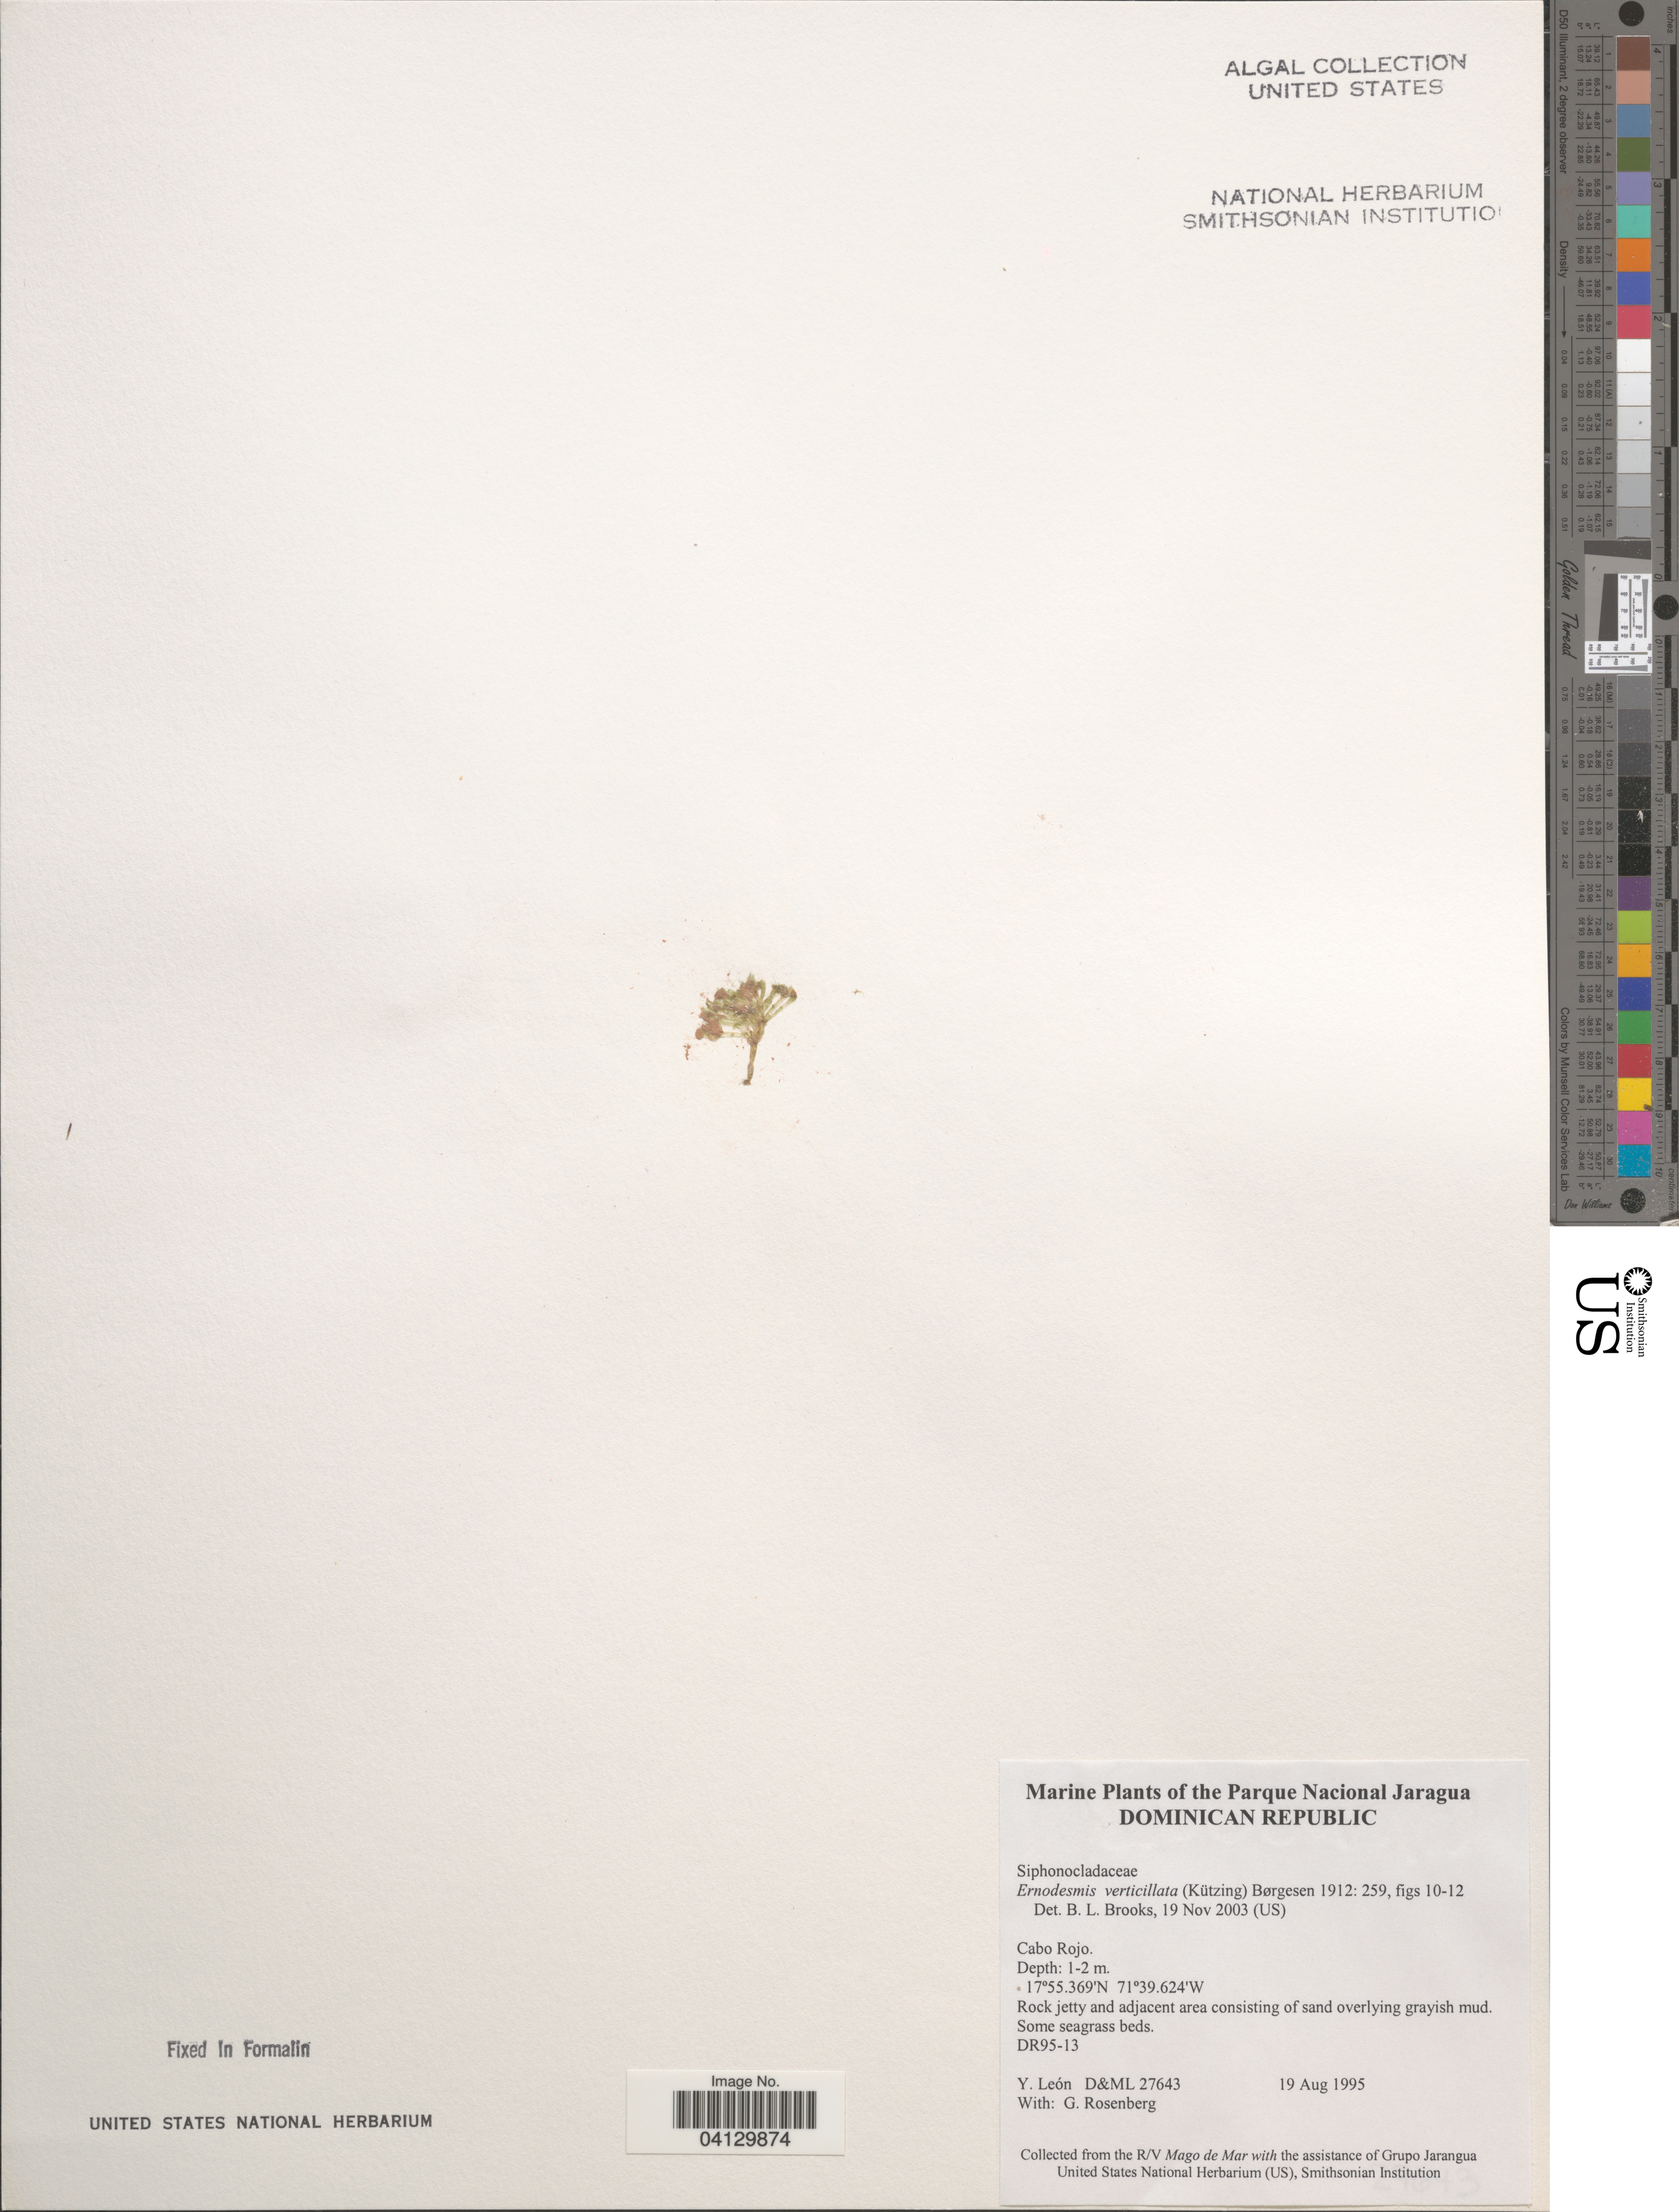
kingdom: Plantae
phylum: Chlorophyta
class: Ulvophyceae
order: Siphonocladales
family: Siphonocladaceae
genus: Ernodesmis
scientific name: Ernodesmis verticillata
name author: (Kütz.) Børgesen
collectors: Y. León & G. Rosenberg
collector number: D&ML27643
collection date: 1995-08-19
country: Dominican Republic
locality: Parque Nacional Jaragua. Cabo Rojo. DR95-13.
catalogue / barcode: US 328872